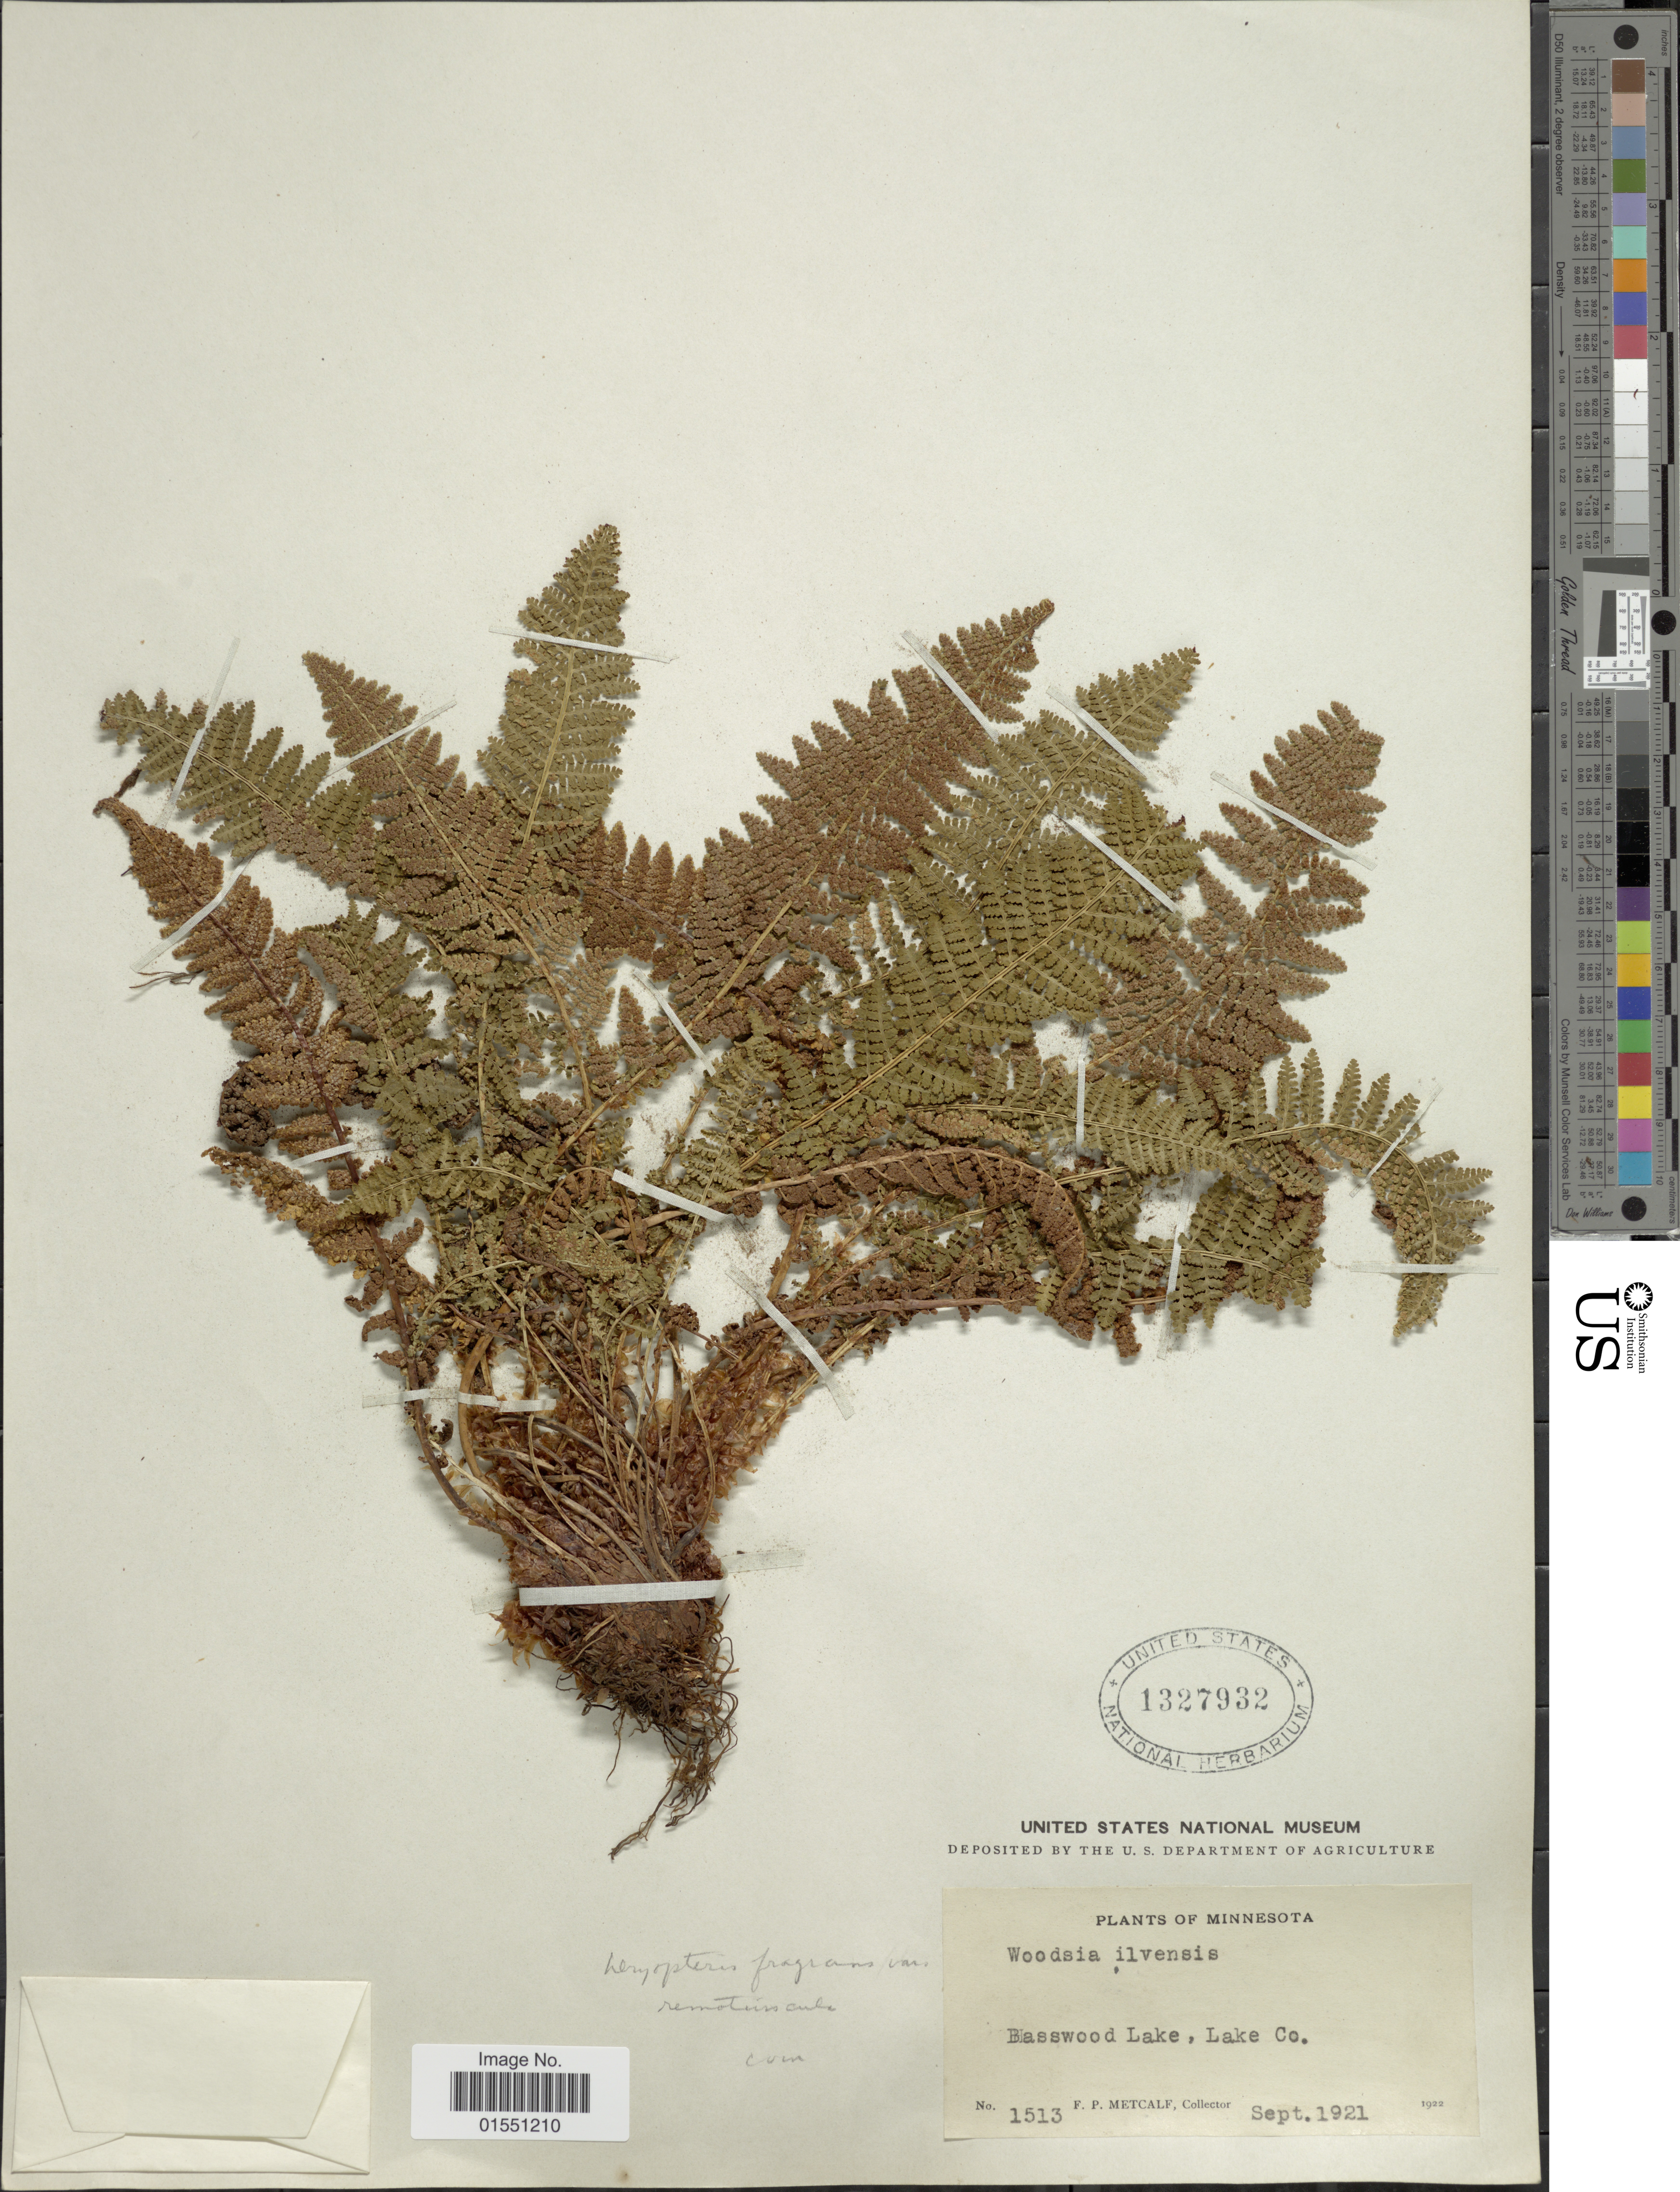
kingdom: Plantae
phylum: Tracheophyta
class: Polypodiopsida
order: Polypodiales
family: Dryopteridaceae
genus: Dryopteris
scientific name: Dryopteris fragrans var. hookeriana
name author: A. Prince ex Weath.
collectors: F. Metcalf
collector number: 1513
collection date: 1921-09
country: United States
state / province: Minnesota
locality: Basswood Lake, Lake Co.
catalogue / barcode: US 1327932